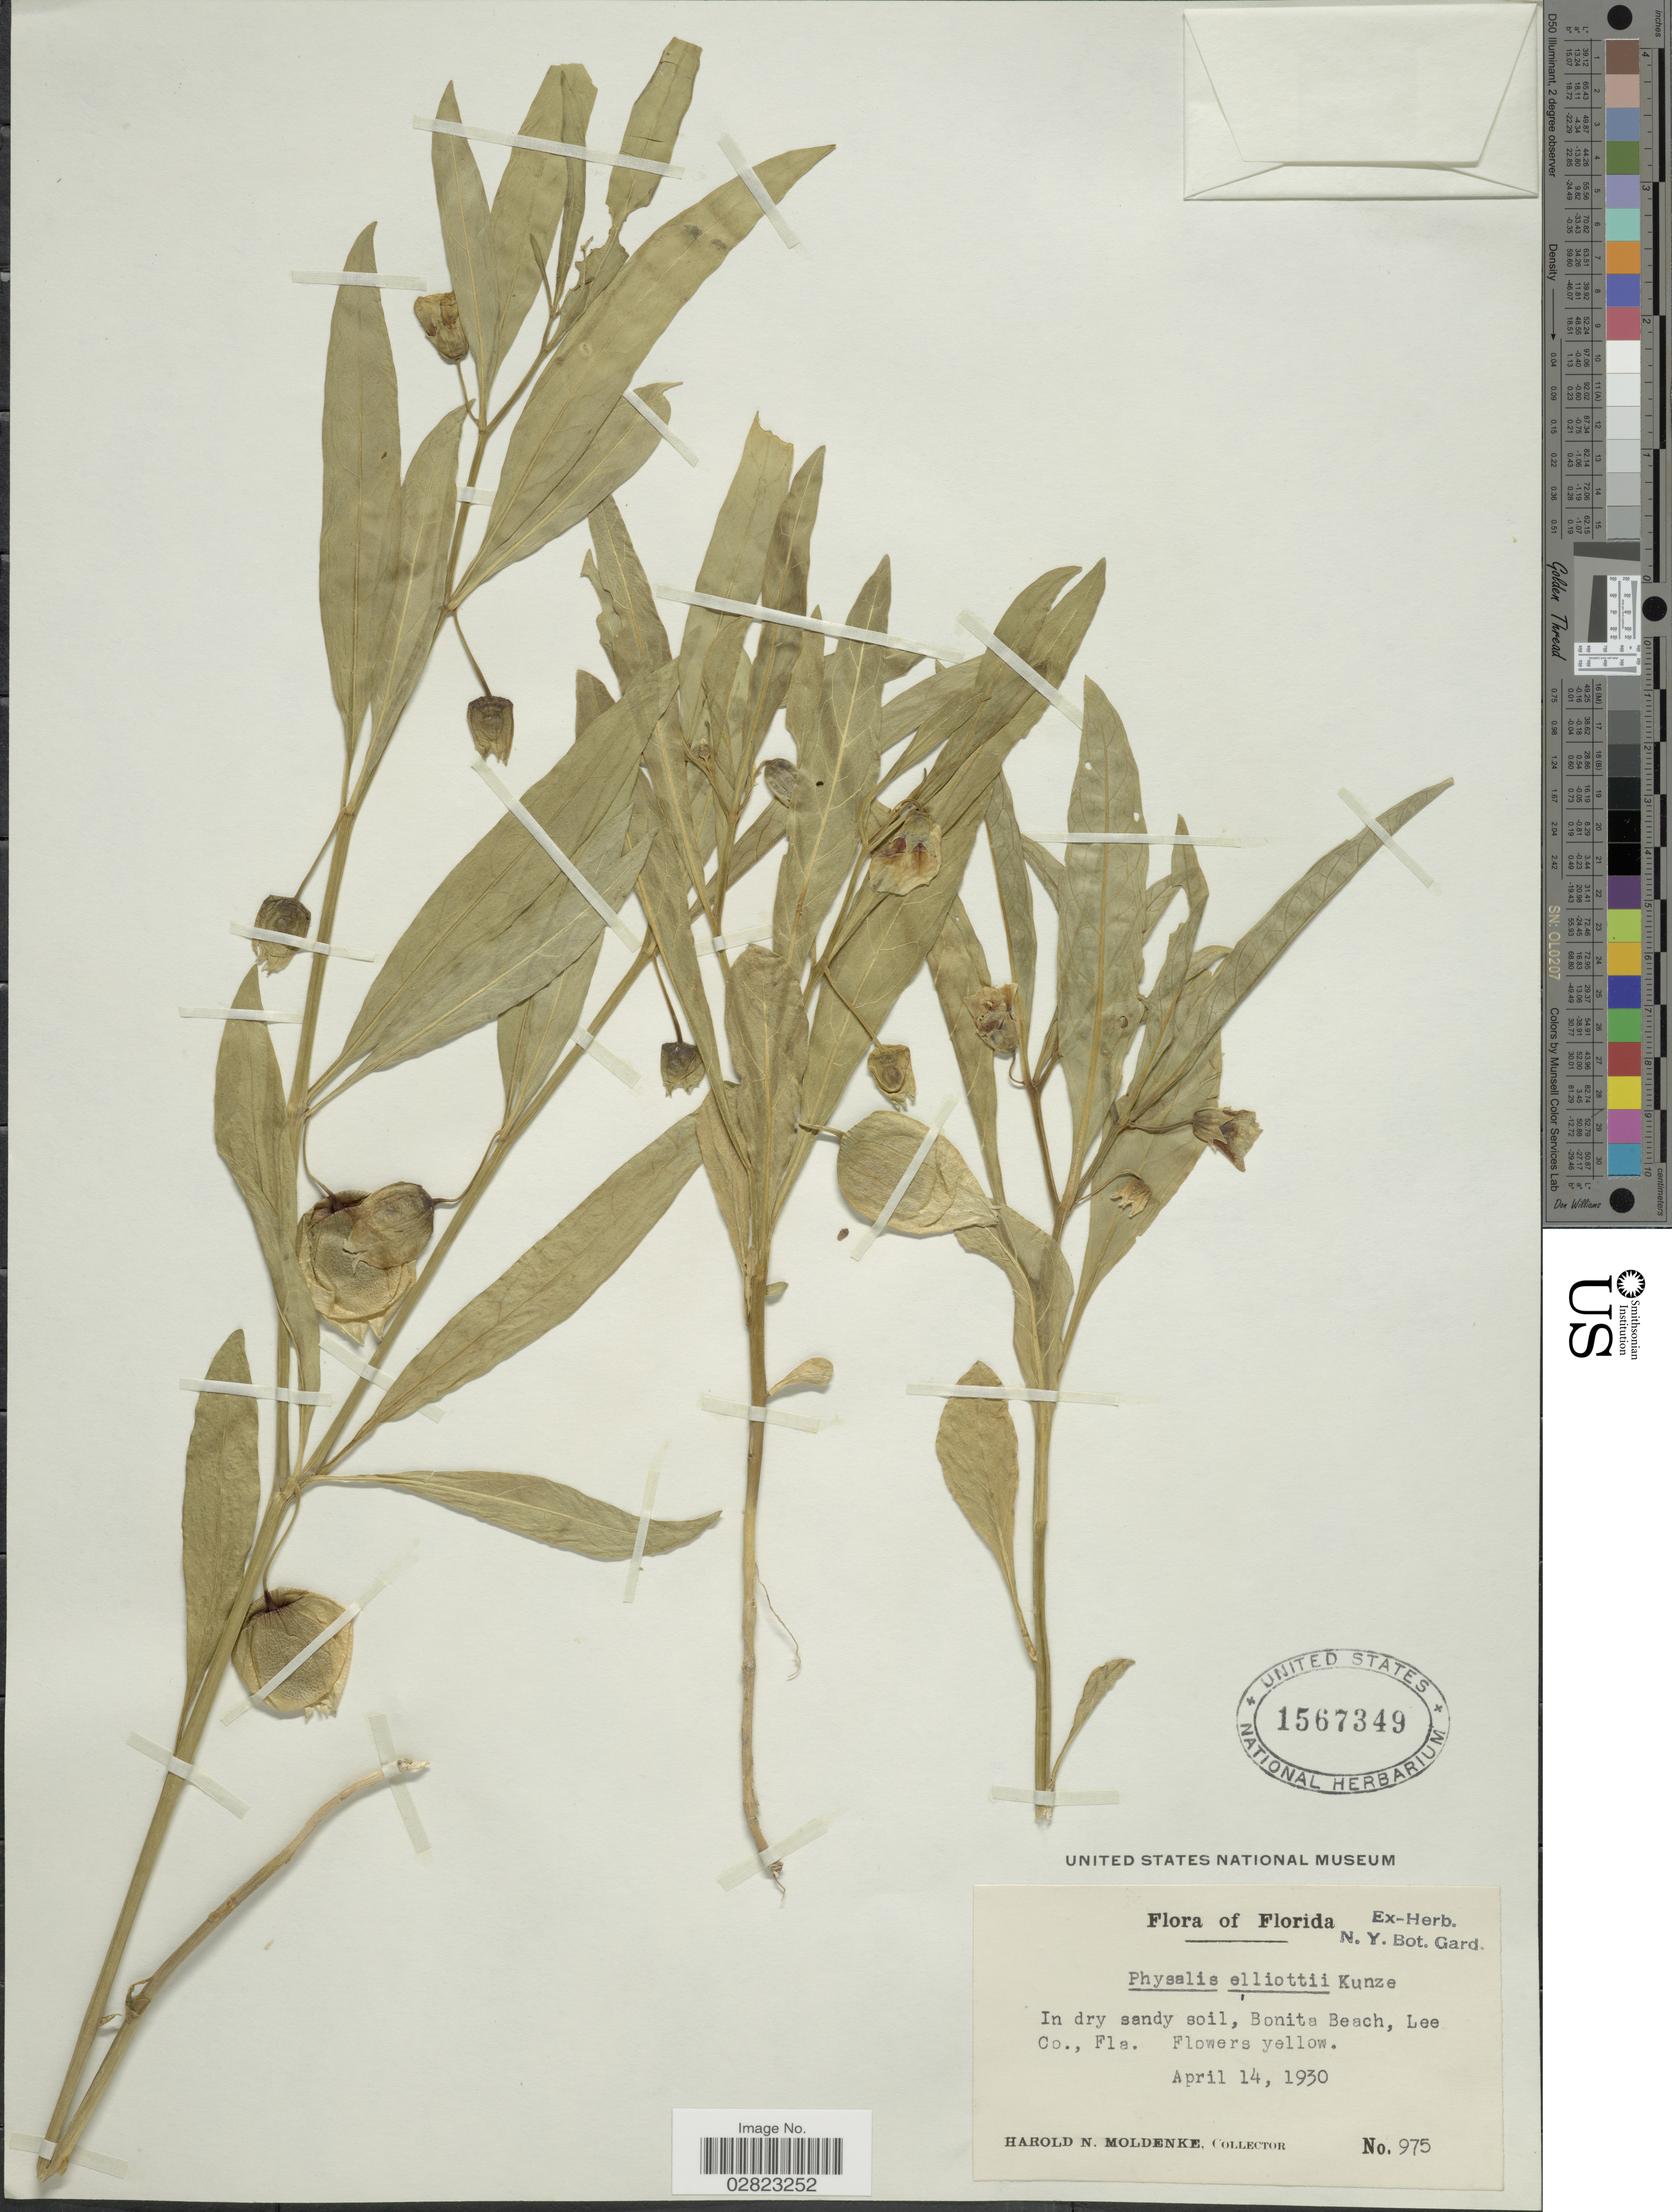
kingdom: Plantae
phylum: Tracheophyta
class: Magnoliopsida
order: Solanales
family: Solanaceae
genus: Physalis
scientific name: Physalis elliottii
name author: Kunze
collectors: H. N. Moldenke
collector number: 975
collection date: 1930-04-14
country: United States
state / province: Florida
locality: Bonita Beach, Lee Co.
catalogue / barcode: US 1567349